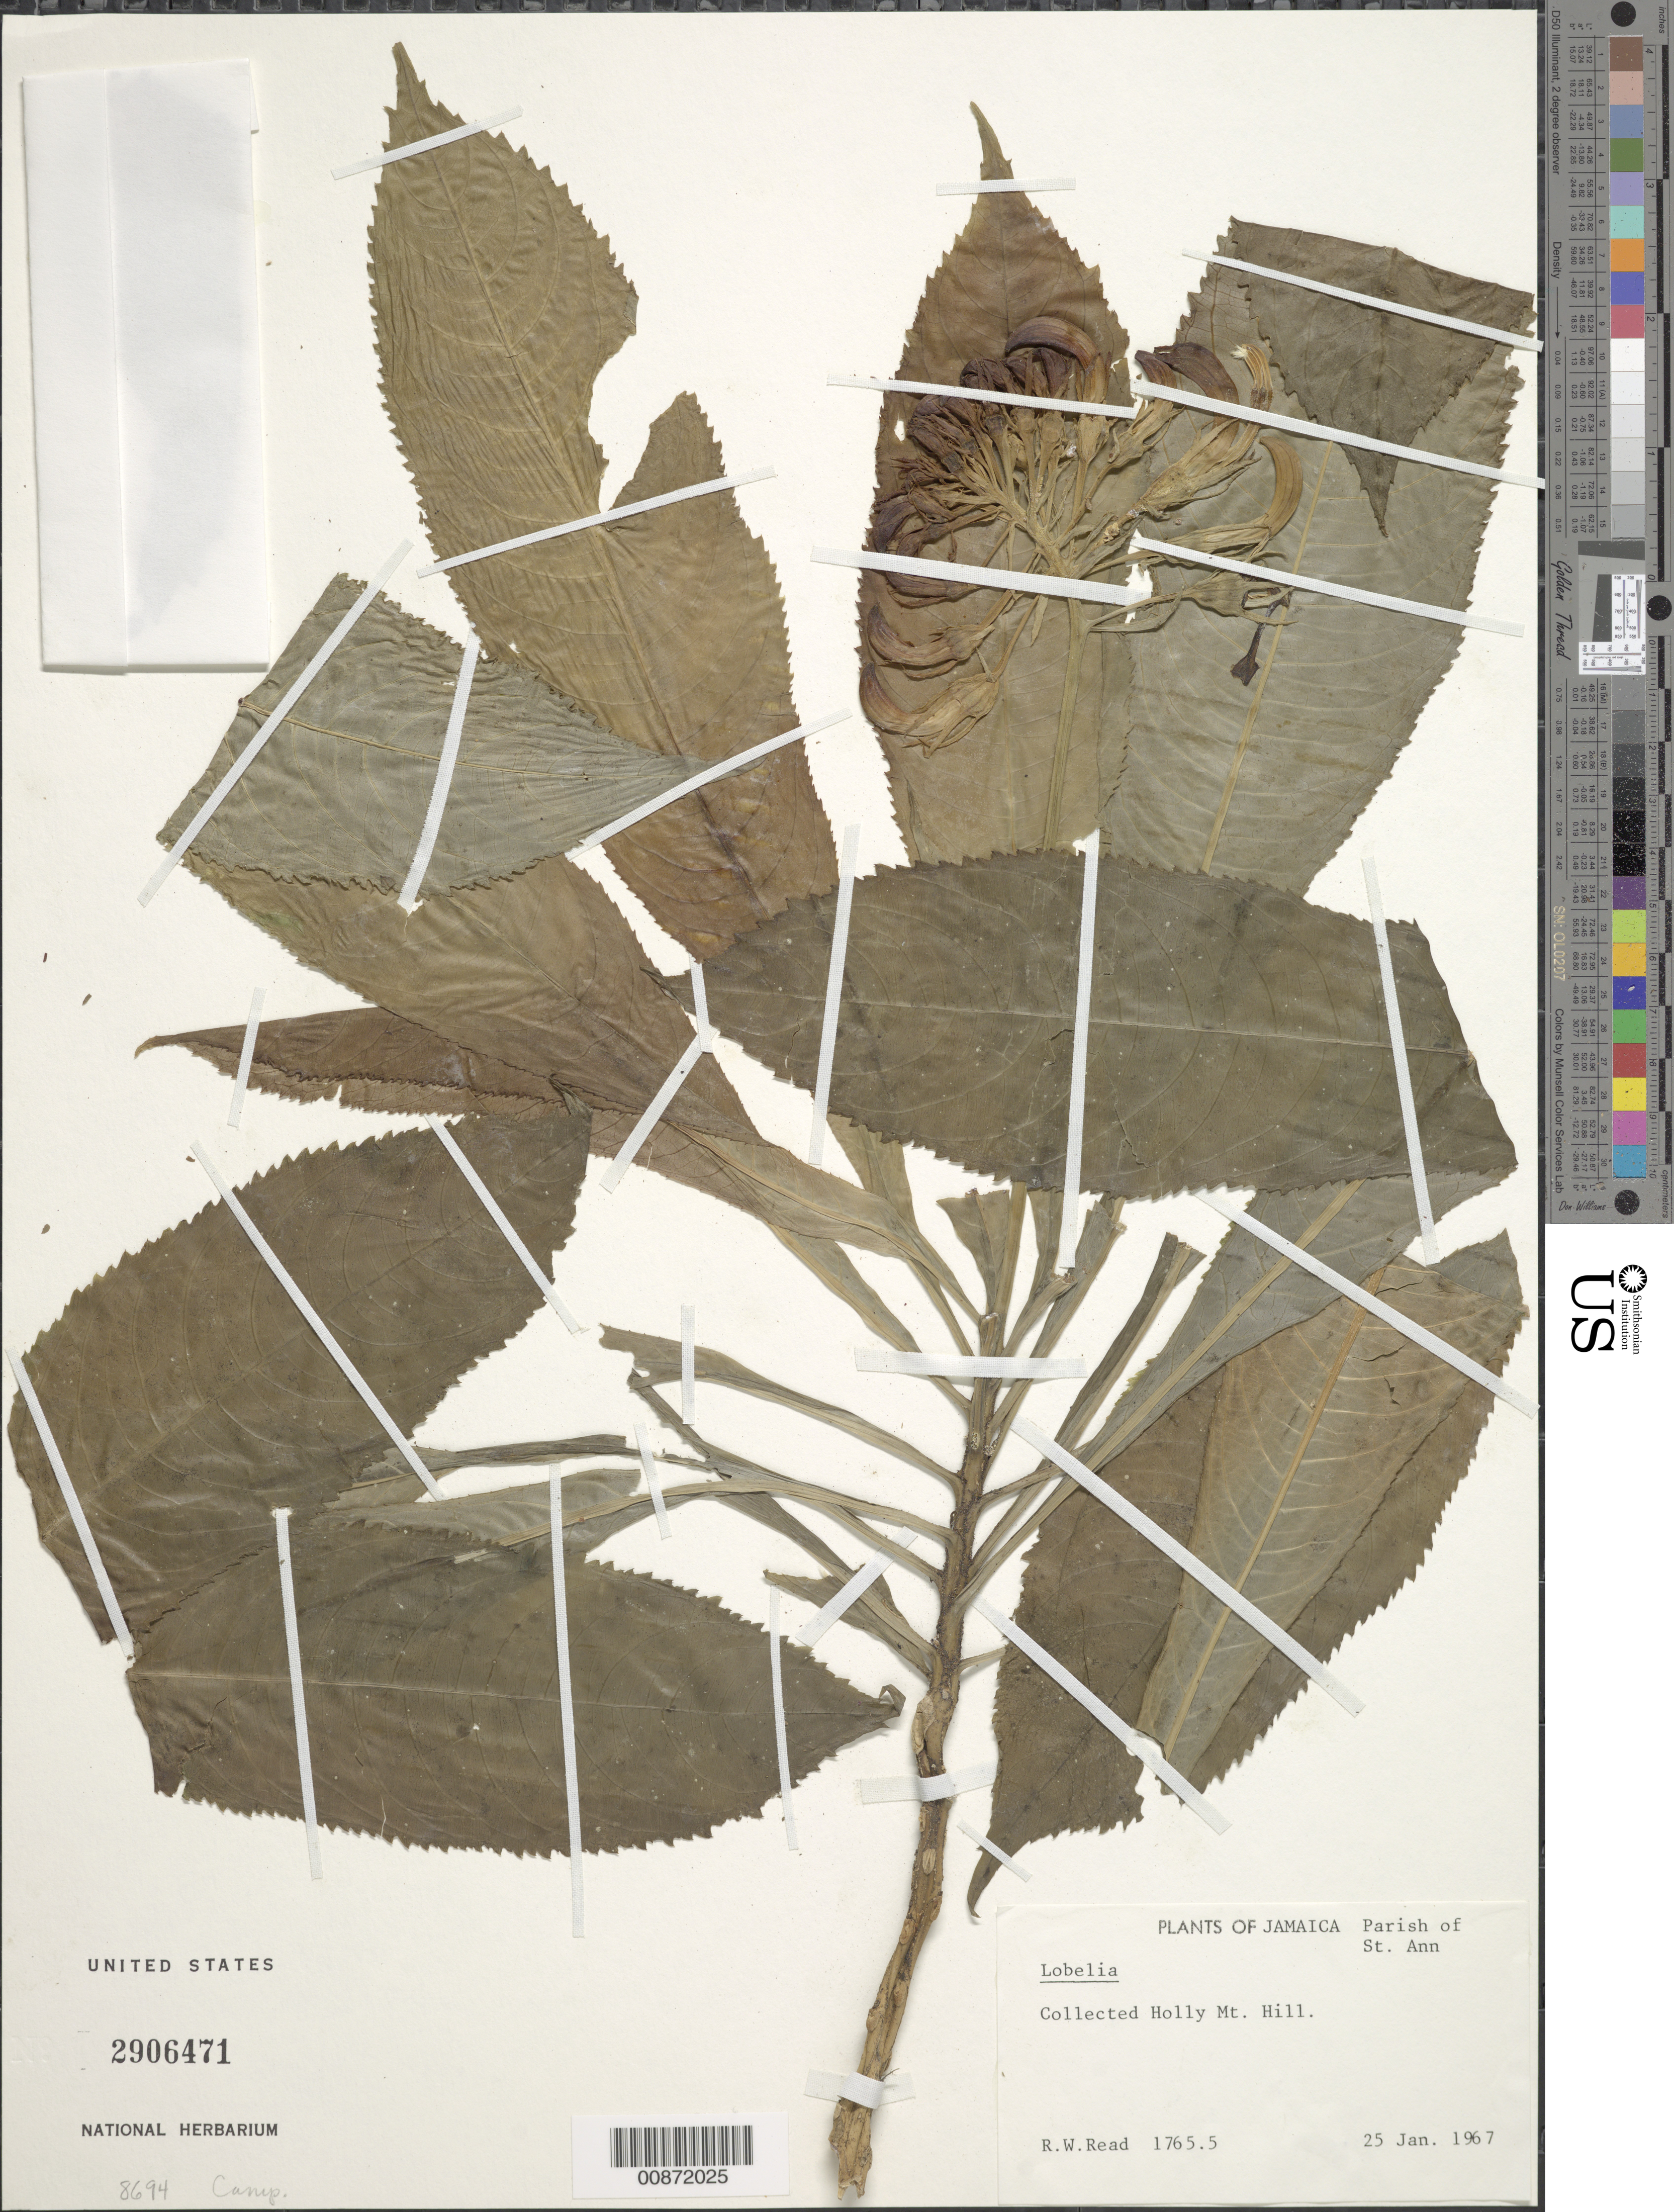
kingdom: Plantae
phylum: Tracheophyta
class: Magnoliopsida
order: Asterales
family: Campanulaceae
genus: Lobelia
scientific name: Lobelia sp.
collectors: R. W. Read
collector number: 1765.5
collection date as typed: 25 Jan 1967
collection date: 1967-01-25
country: Jamaica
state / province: Saint Ann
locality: Holly Mt. Hill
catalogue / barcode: US 2906471